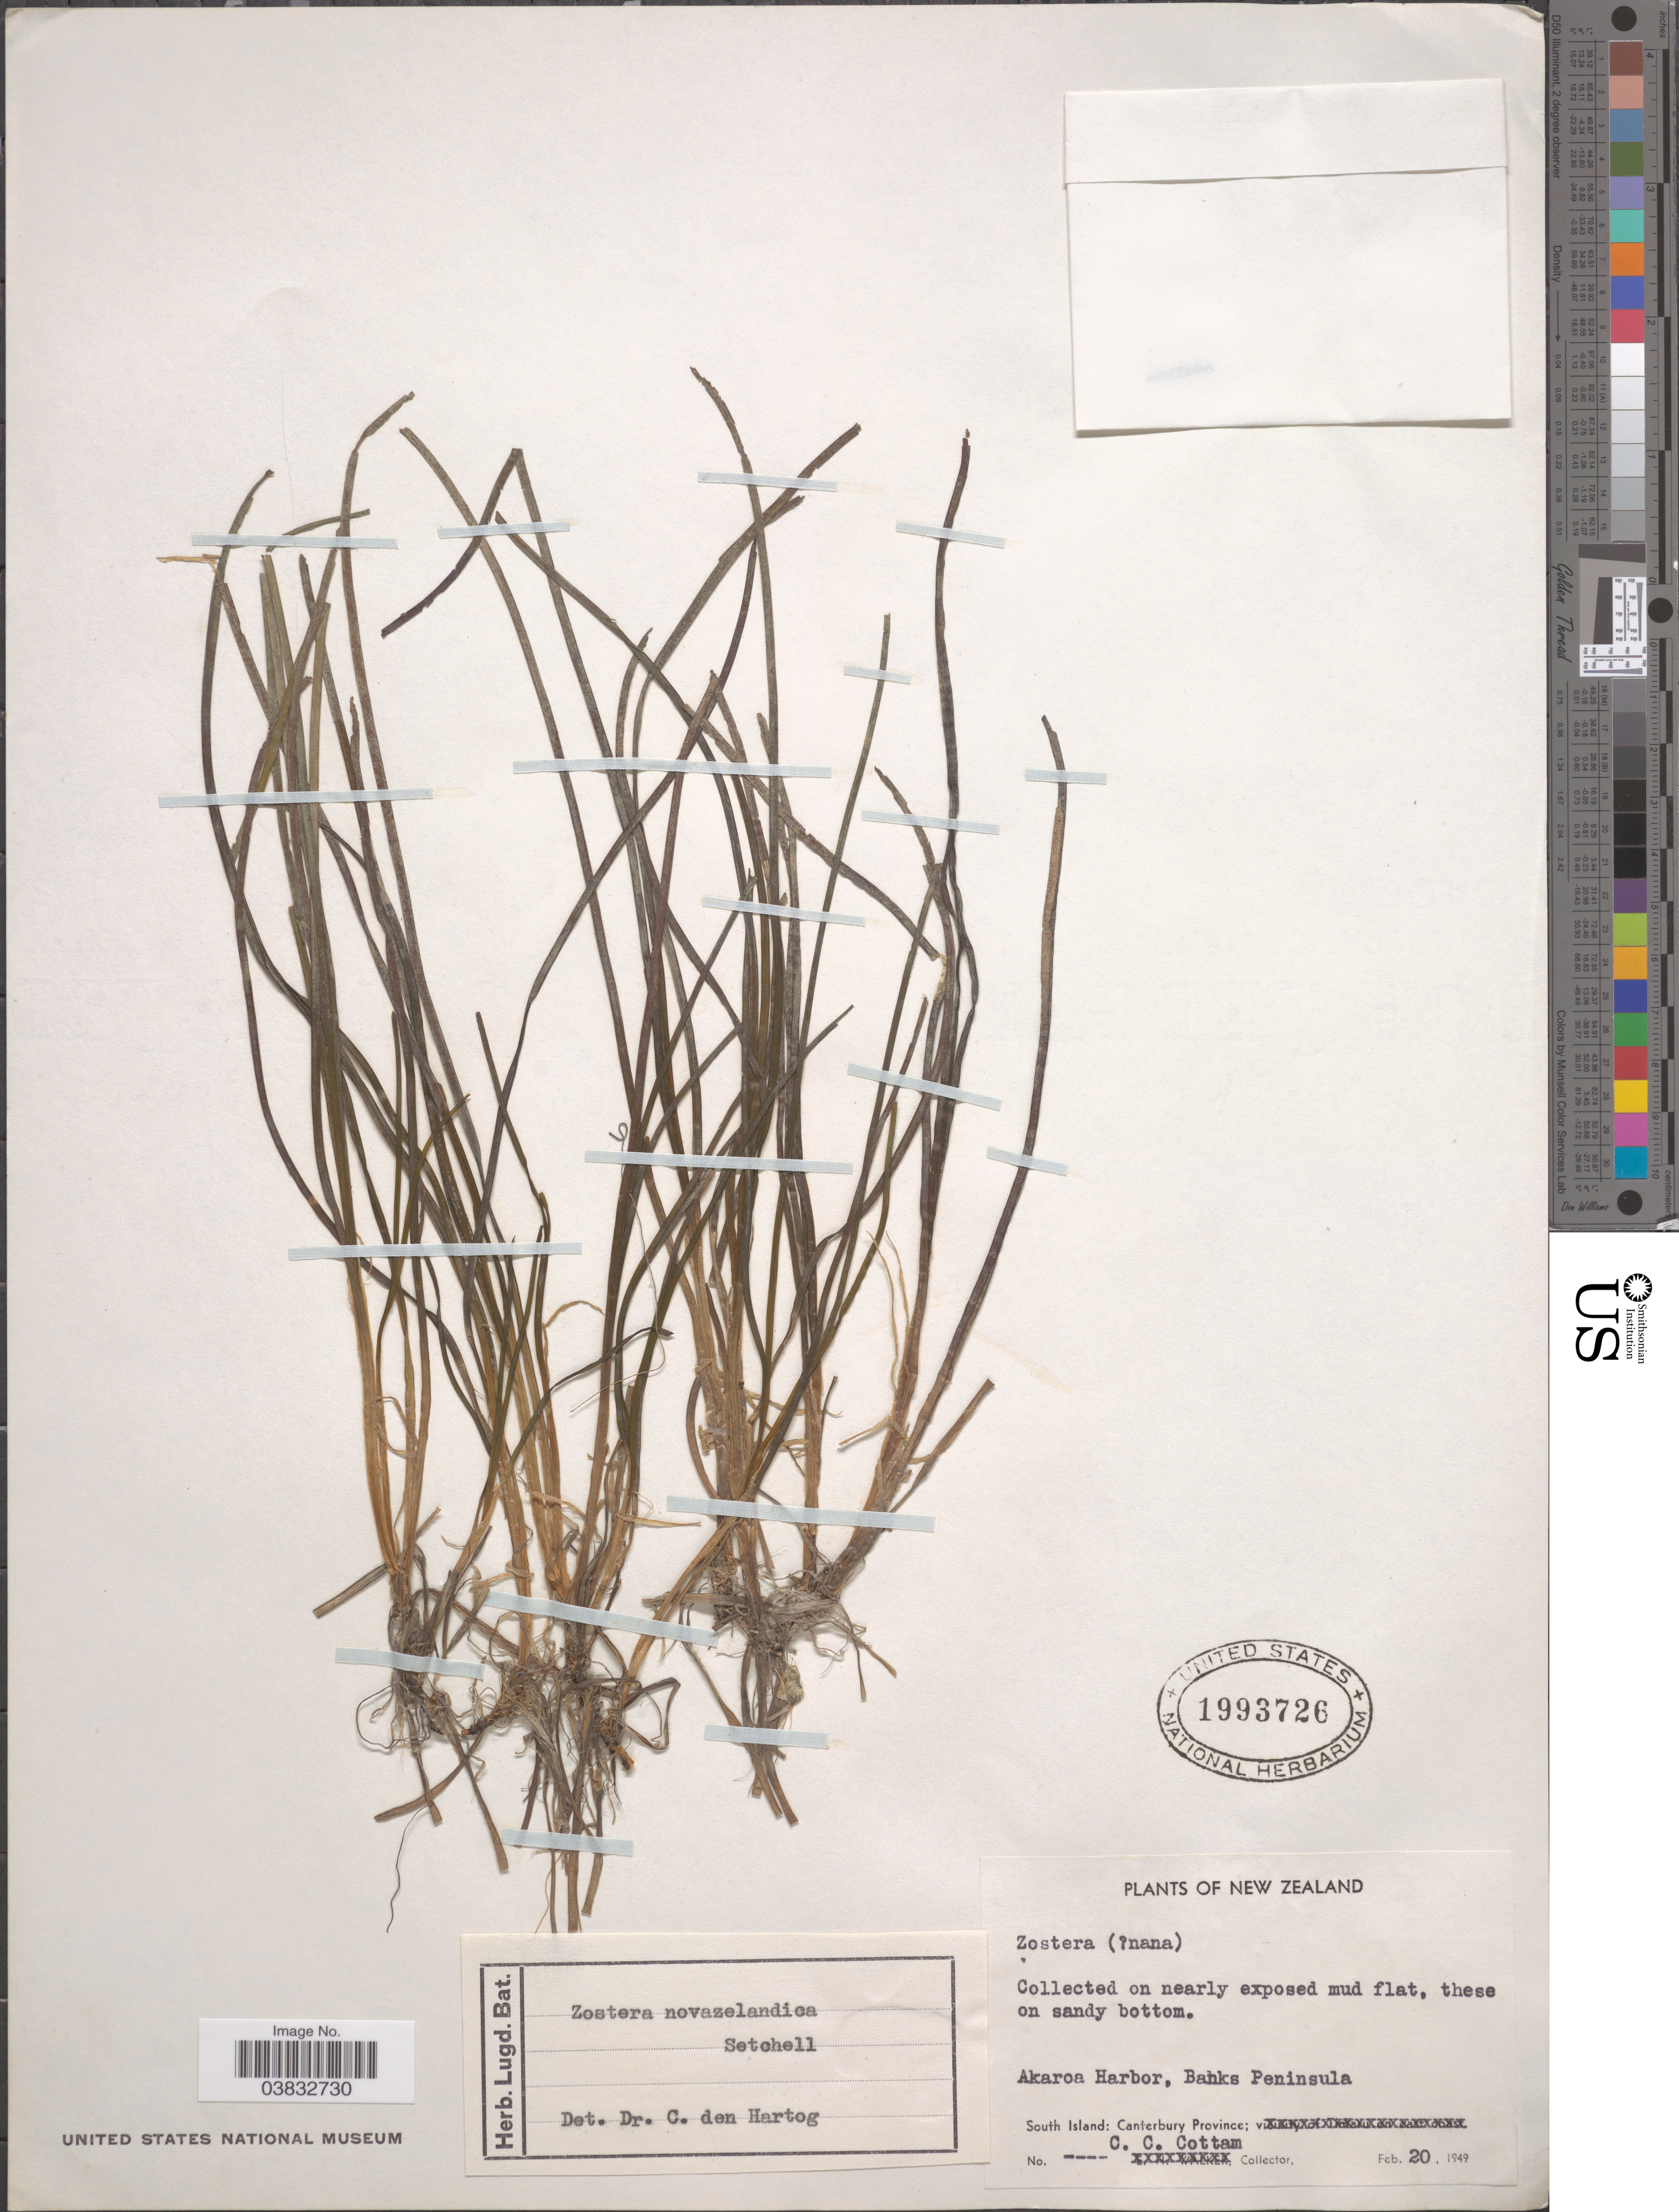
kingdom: Plantae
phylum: Tracheophyta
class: Liliopsida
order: Alismatales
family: Zosteraceae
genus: Zostera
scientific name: Zostera novazelandica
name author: Setch.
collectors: C. Cottam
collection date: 1949-02-20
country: New Zealand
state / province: Canterbury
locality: Akaroa Harbor, Banks Peninsula. South Island.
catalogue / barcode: US 1993726